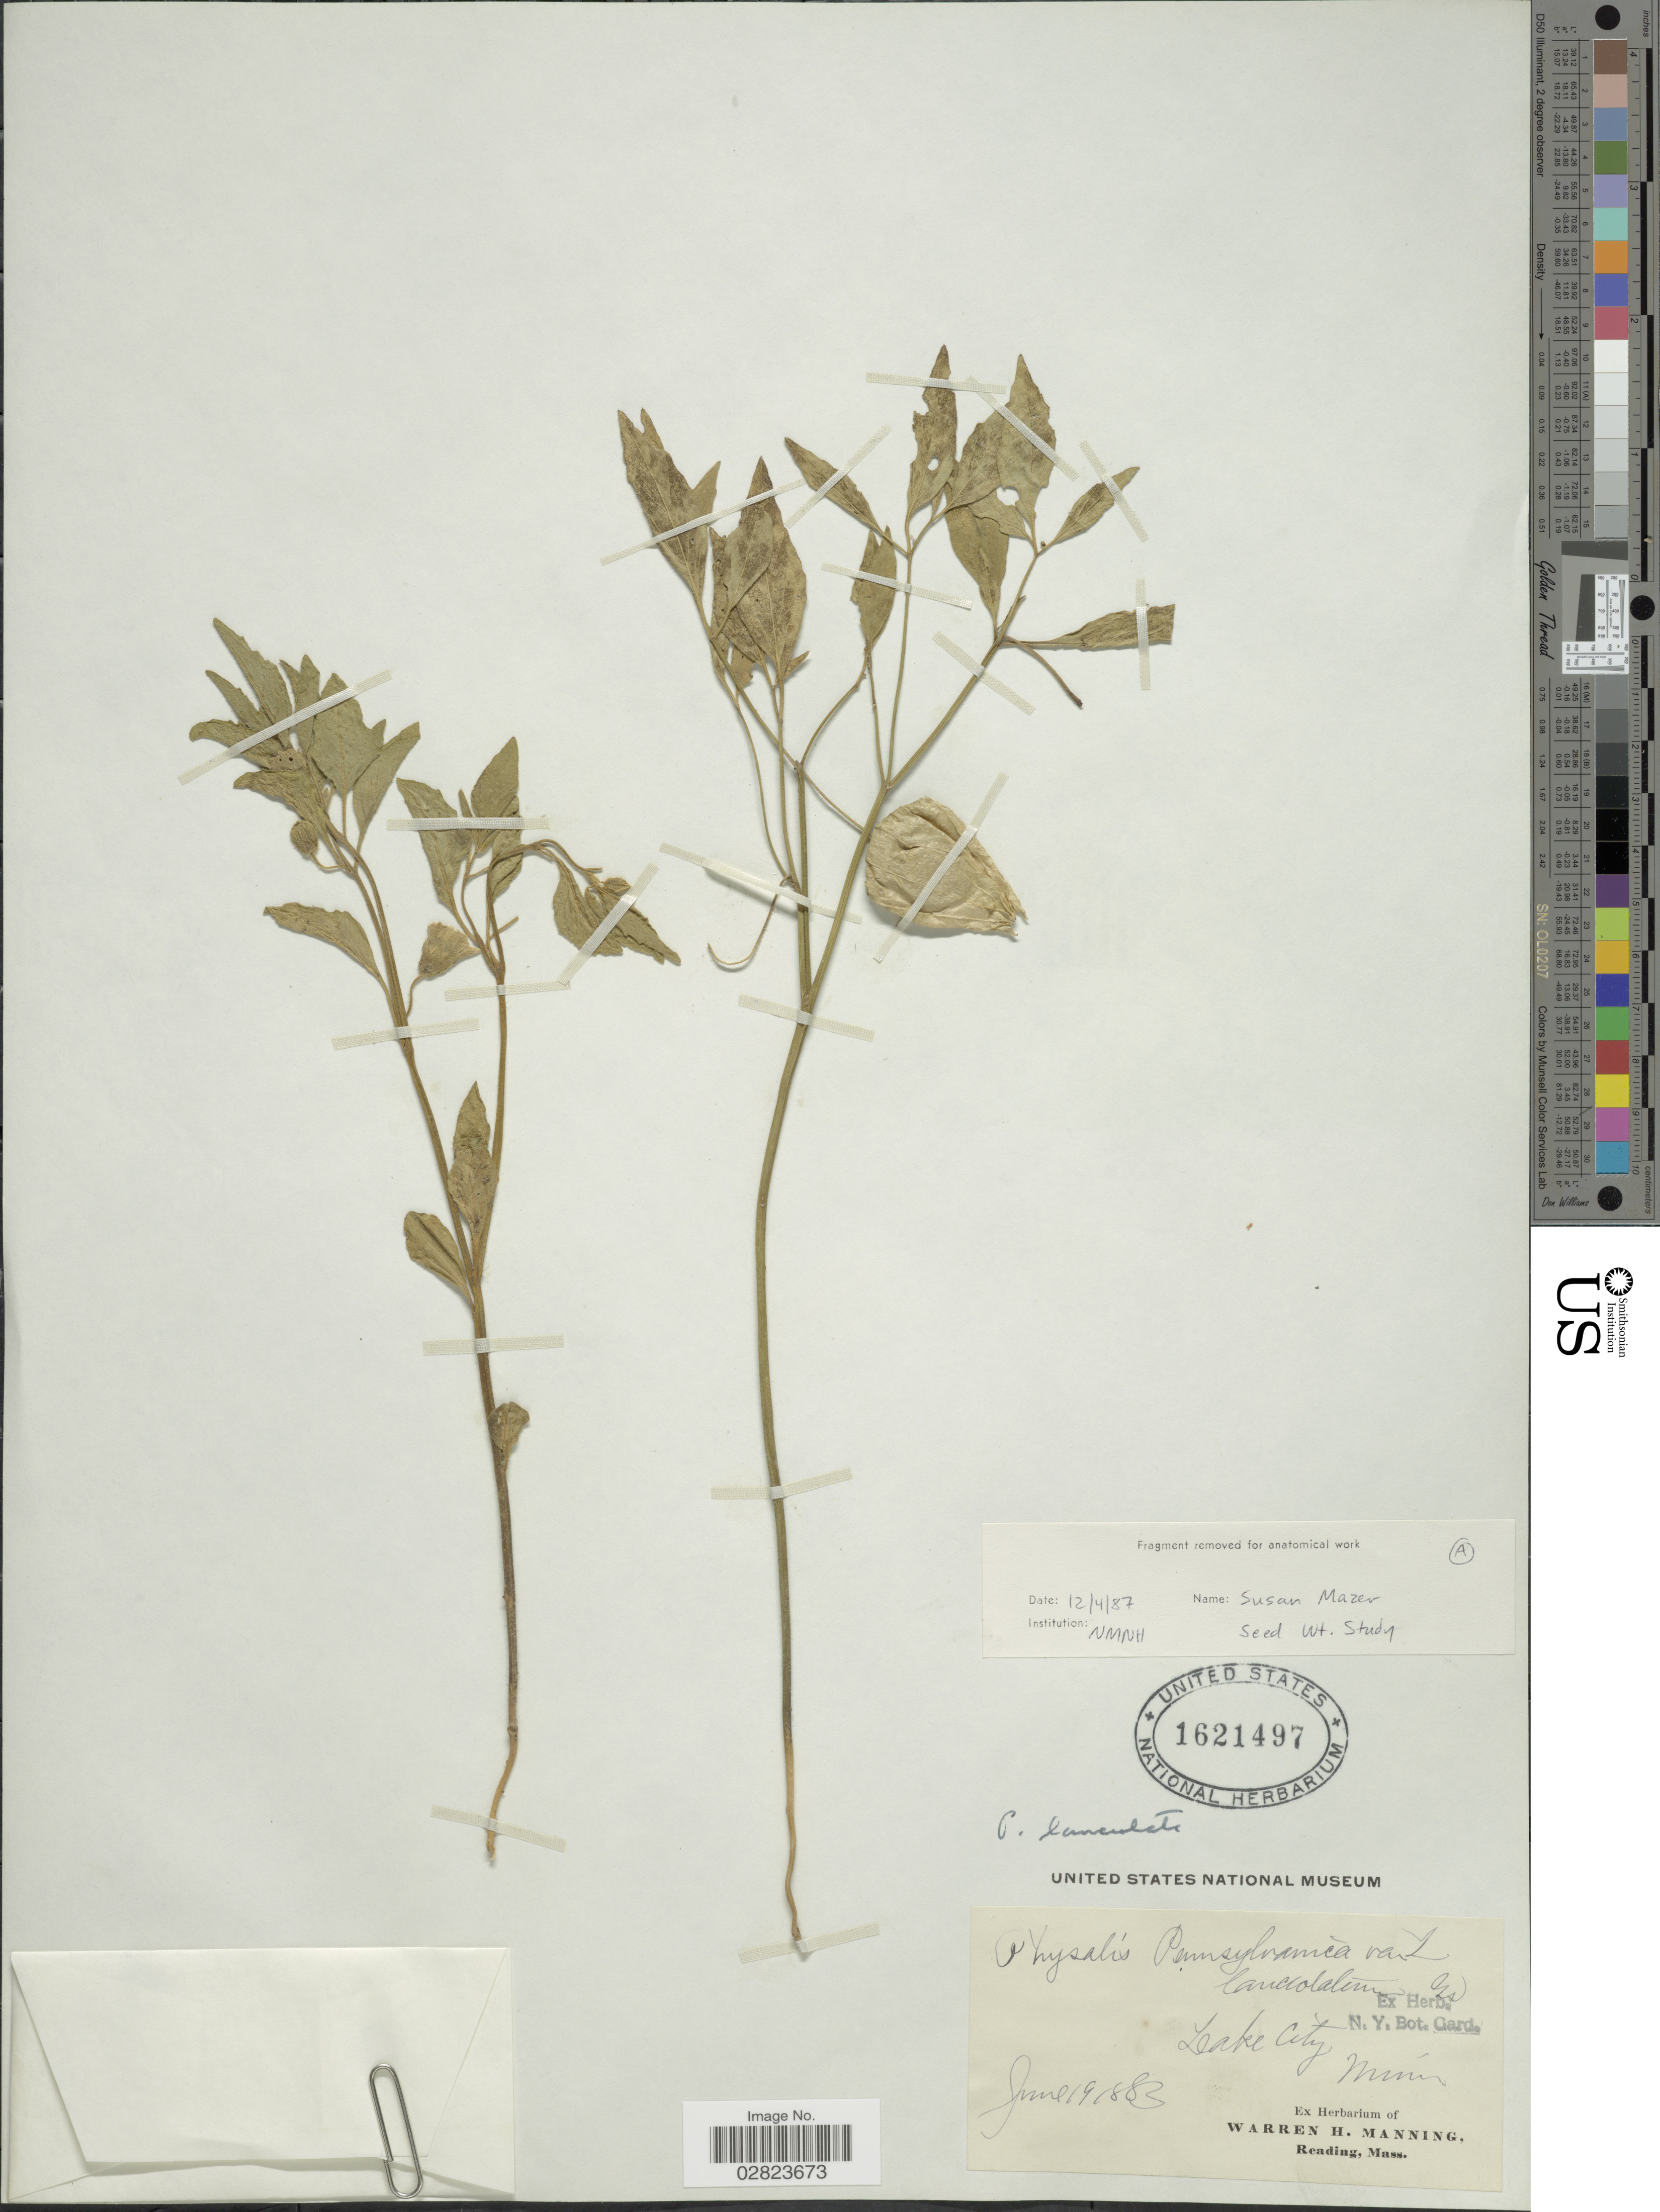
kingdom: Plantae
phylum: Tracheophyta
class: Magnoliopsida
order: Solanales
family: Solanaceae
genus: Physalis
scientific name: Physalis lanceolata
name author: Michx.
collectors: Ex herb. Warren H. Manning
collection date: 1883-06-19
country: United States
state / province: Minnesota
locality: Lake City.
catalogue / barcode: US 1621497